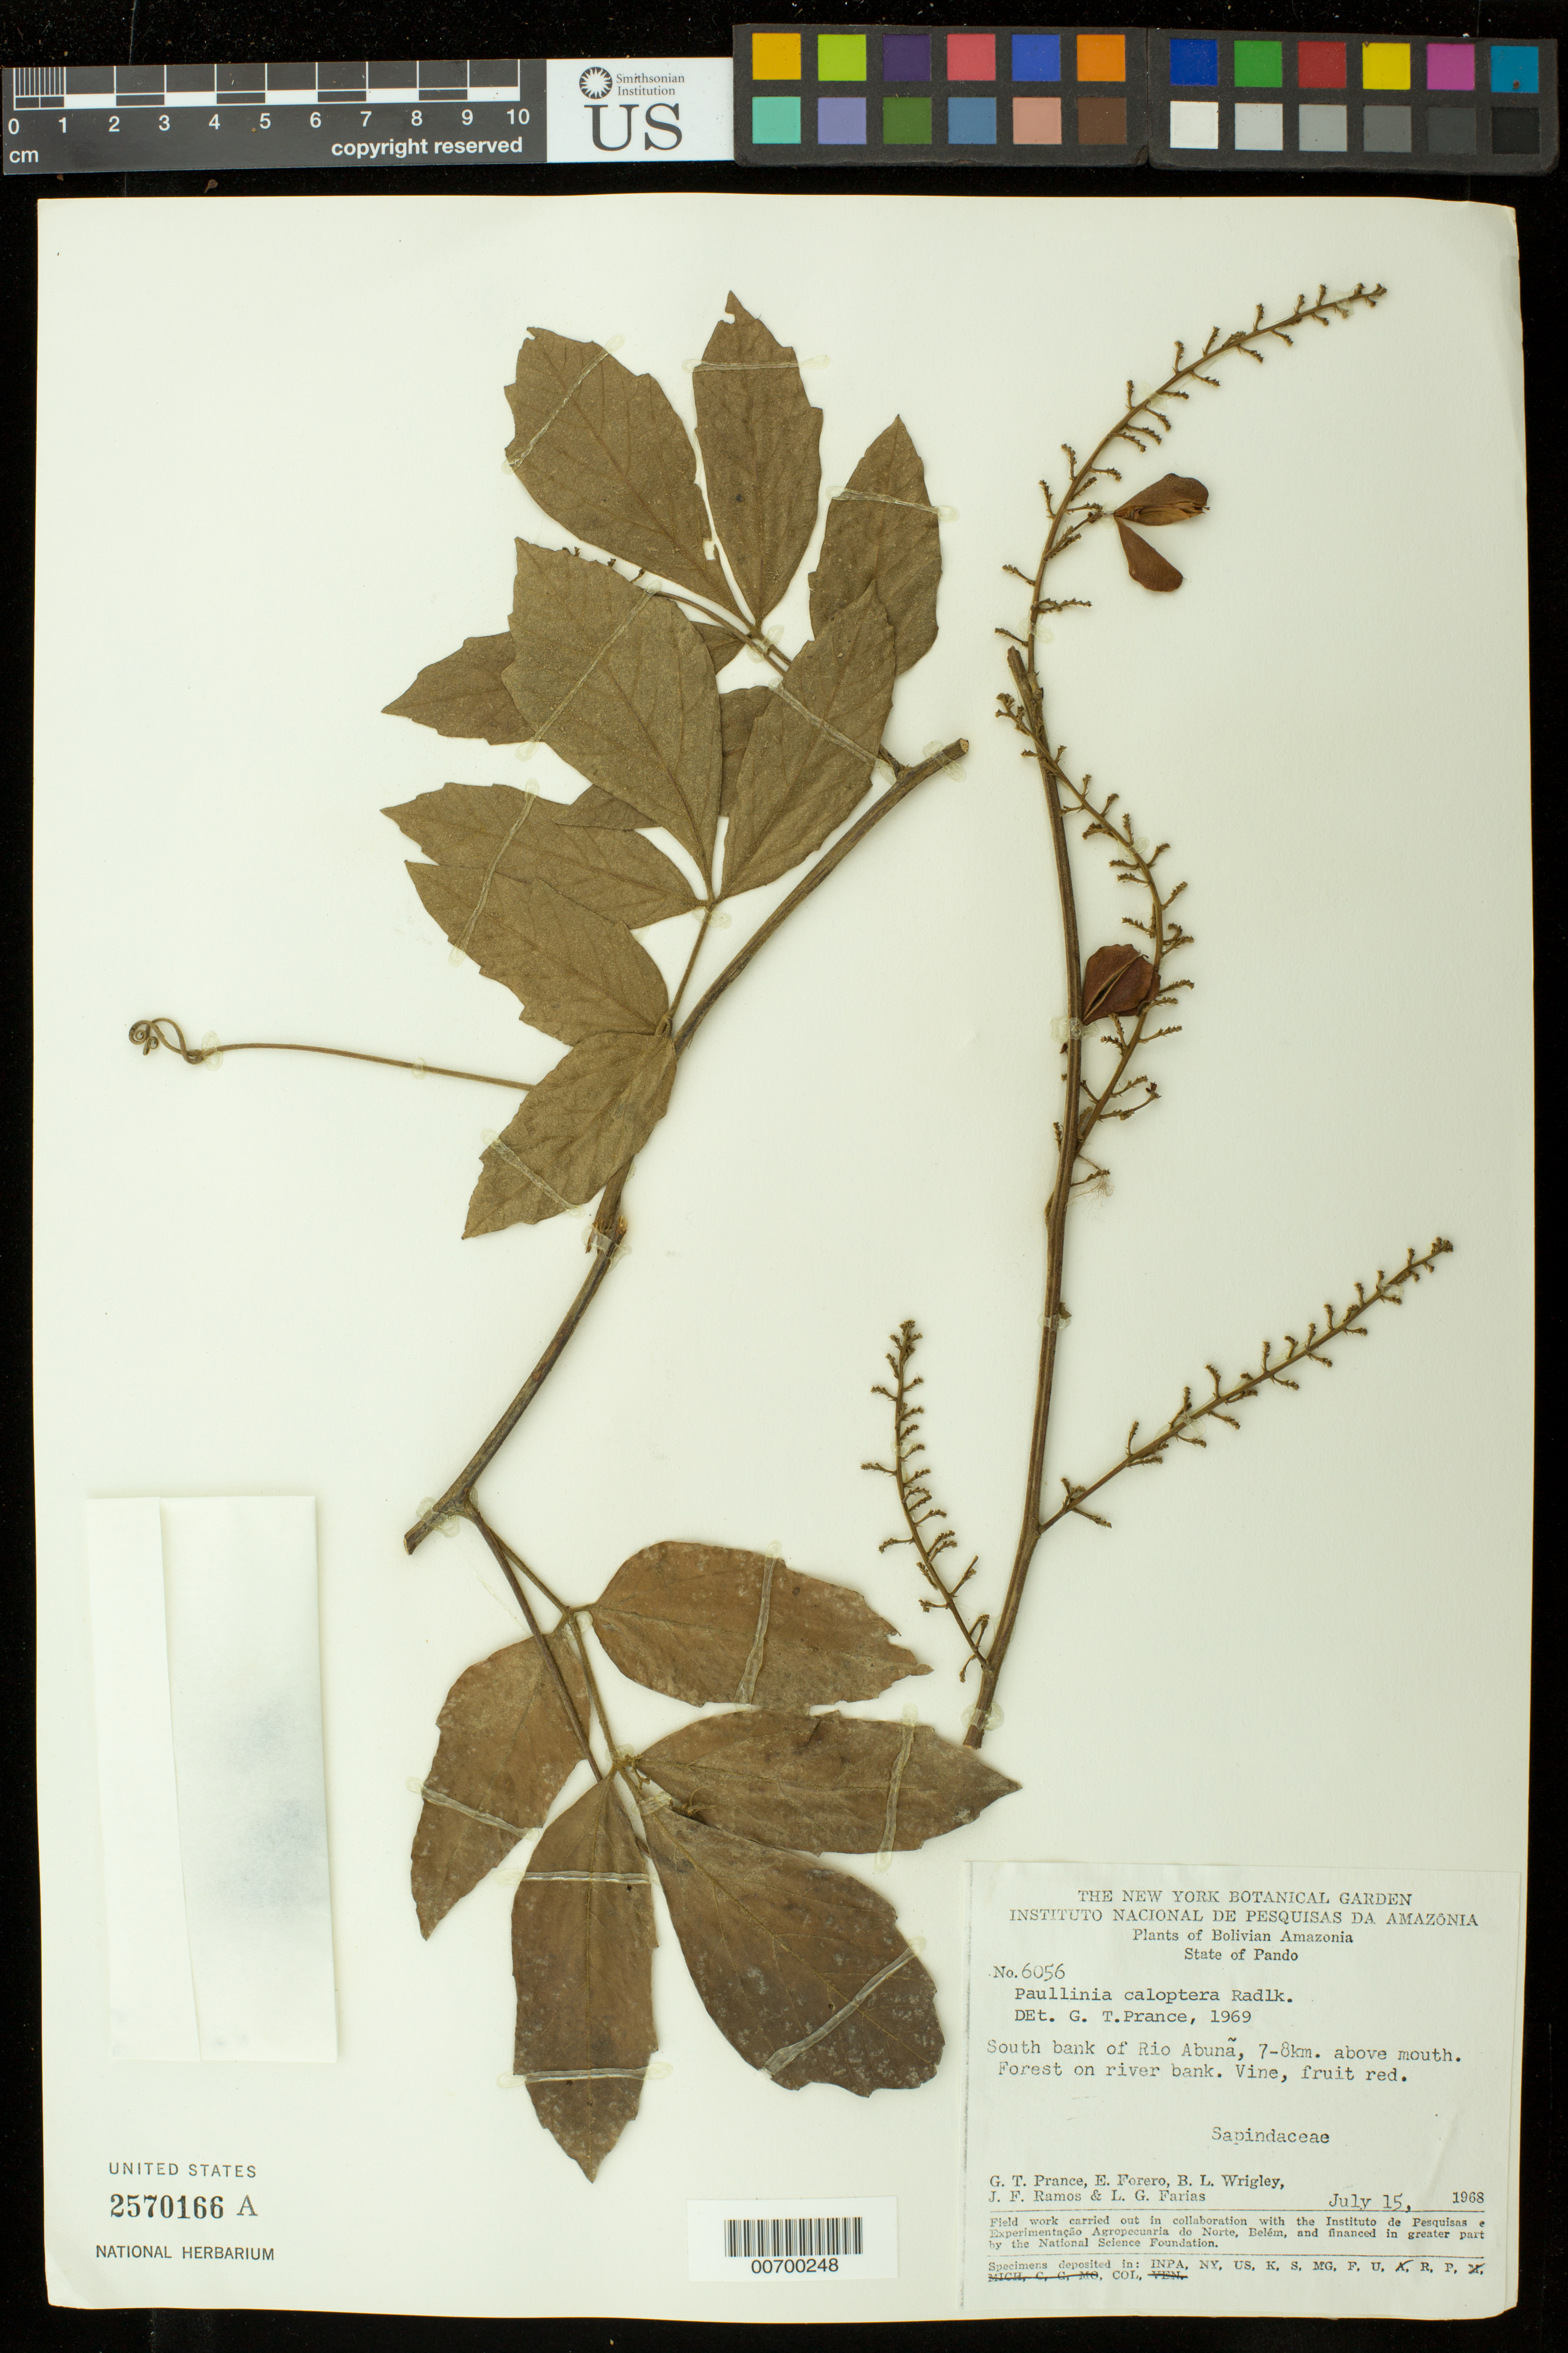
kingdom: Plantae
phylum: Tracheophyta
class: Magnoliopsida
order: Sapindales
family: Sapindaceae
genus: Paullinia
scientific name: Paullinia caloptera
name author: Radlk.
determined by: Prance, G. T.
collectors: G. T. Prance, E. Forero, B. L. Wrigley, J. F. Ramos & L. G. Farias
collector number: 6056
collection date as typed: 15 Jul 1968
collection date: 1968-07-15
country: Bolivia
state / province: Pando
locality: South bank of Rio Abuna, 7-8 km above mouth.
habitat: Forest on river bank.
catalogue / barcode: US 2570166A